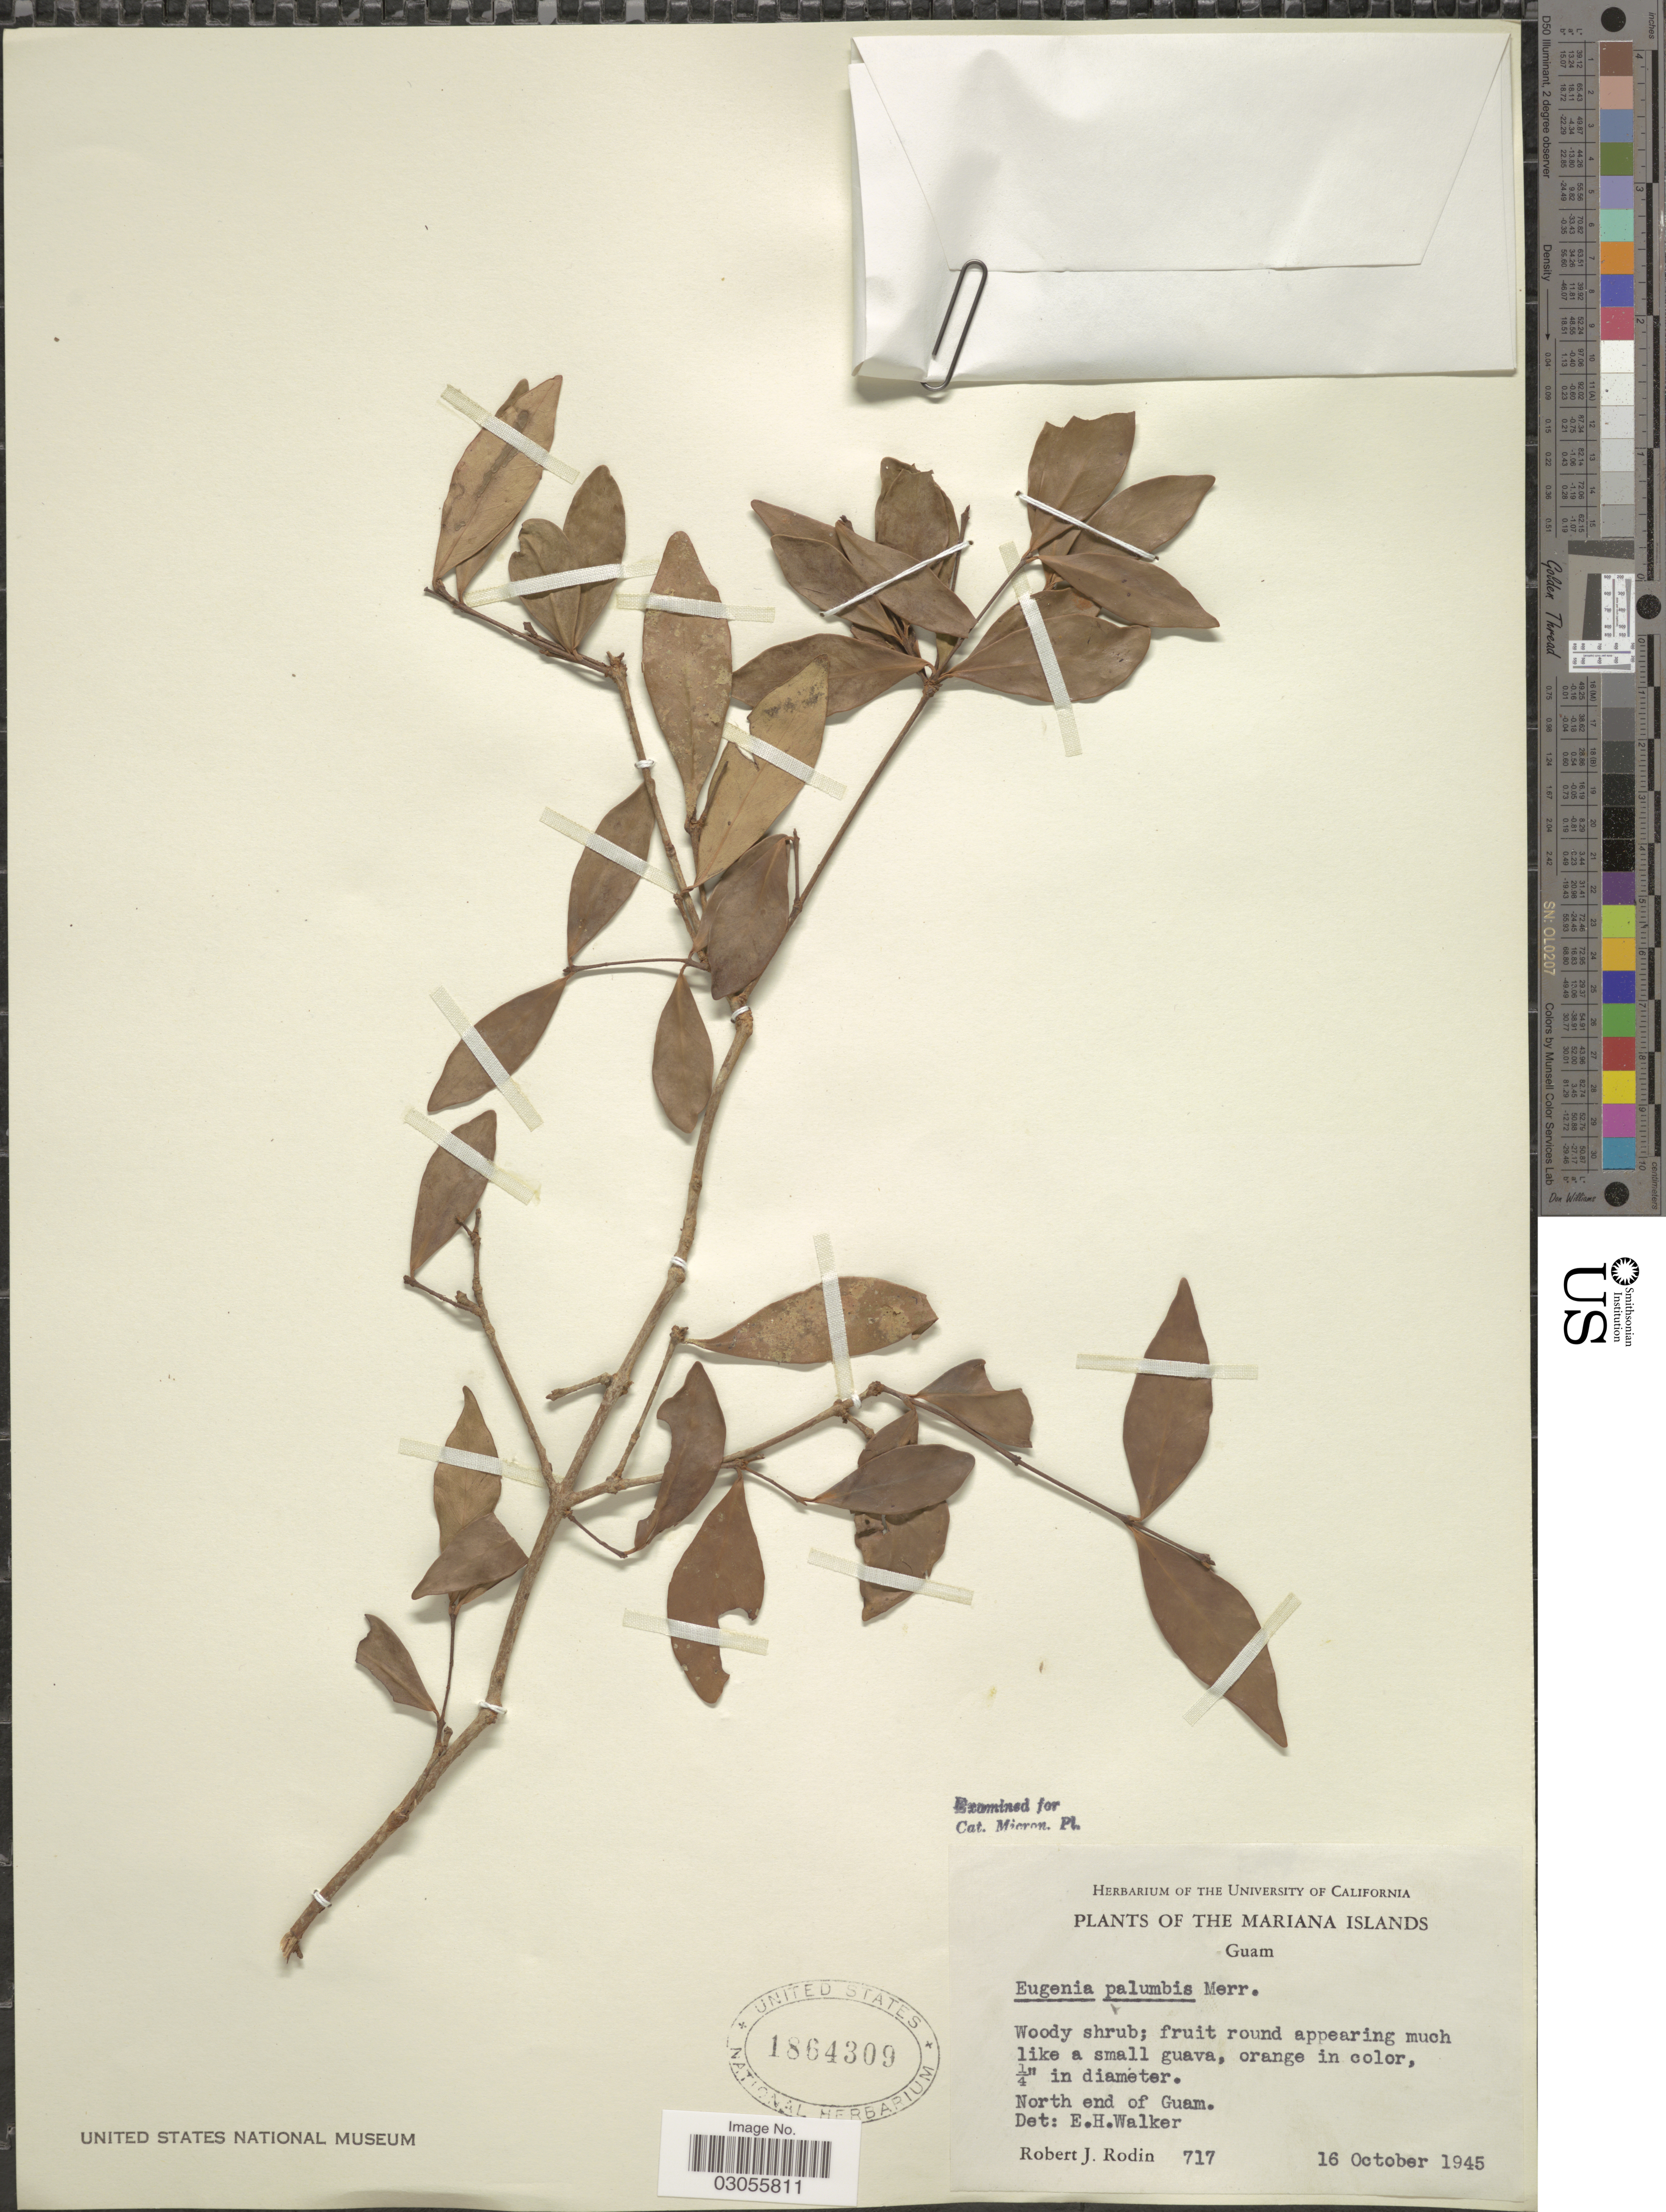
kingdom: Plantae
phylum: Tracheophyta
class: Magnoliopsida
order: Myrtales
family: Myrtaceae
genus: Eugenia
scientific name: Eugenia palumbis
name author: Merr.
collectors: R. J. Rodin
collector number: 717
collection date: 1945-10-16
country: Guam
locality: Mariana Islands. North end of Guam.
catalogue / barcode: US 1864309